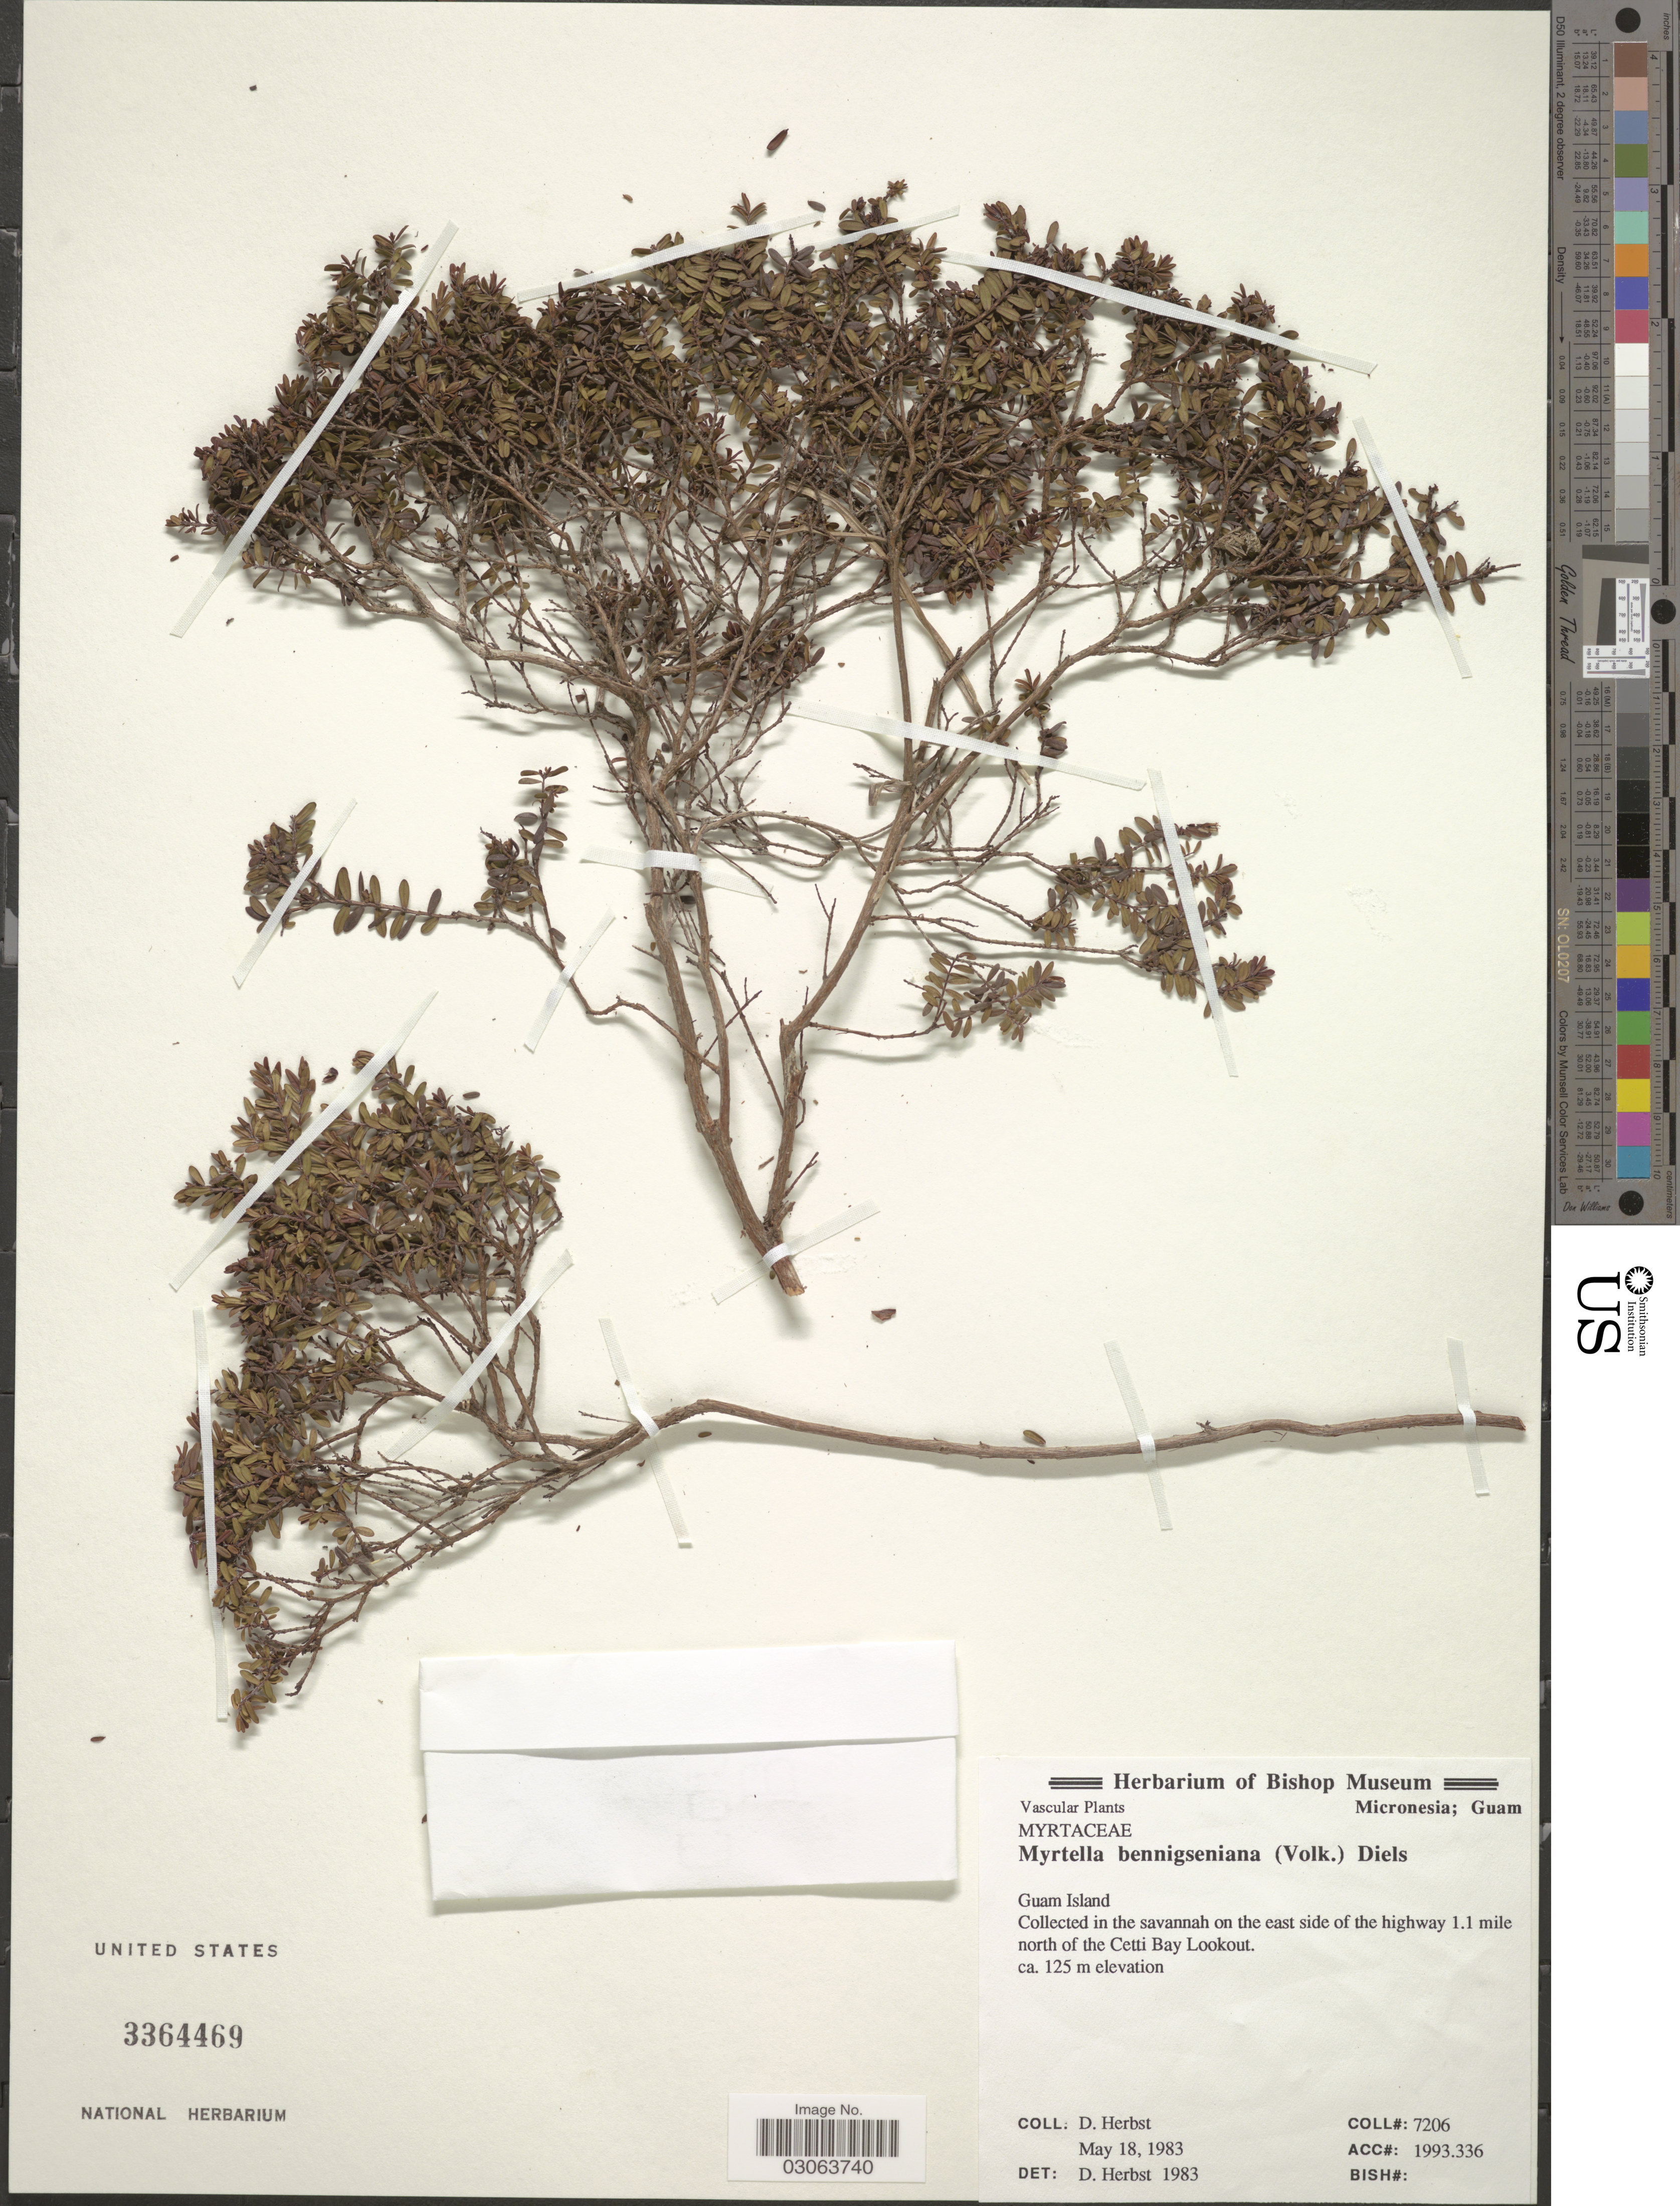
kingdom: Plantae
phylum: Tracheophyta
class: Magnoliopsida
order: Myrtales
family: Myrtaceae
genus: Myrtella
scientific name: Myrtella bennigseniana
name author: (Volkens) Diels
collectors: D. Herbst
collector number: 7206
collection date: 1983-05-18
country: Guam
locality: Guam Island, in the savannah on the east side of the highway 1.1 mile north of the Cetti Bay Lookout.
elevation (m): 125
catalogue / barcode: US 3364469